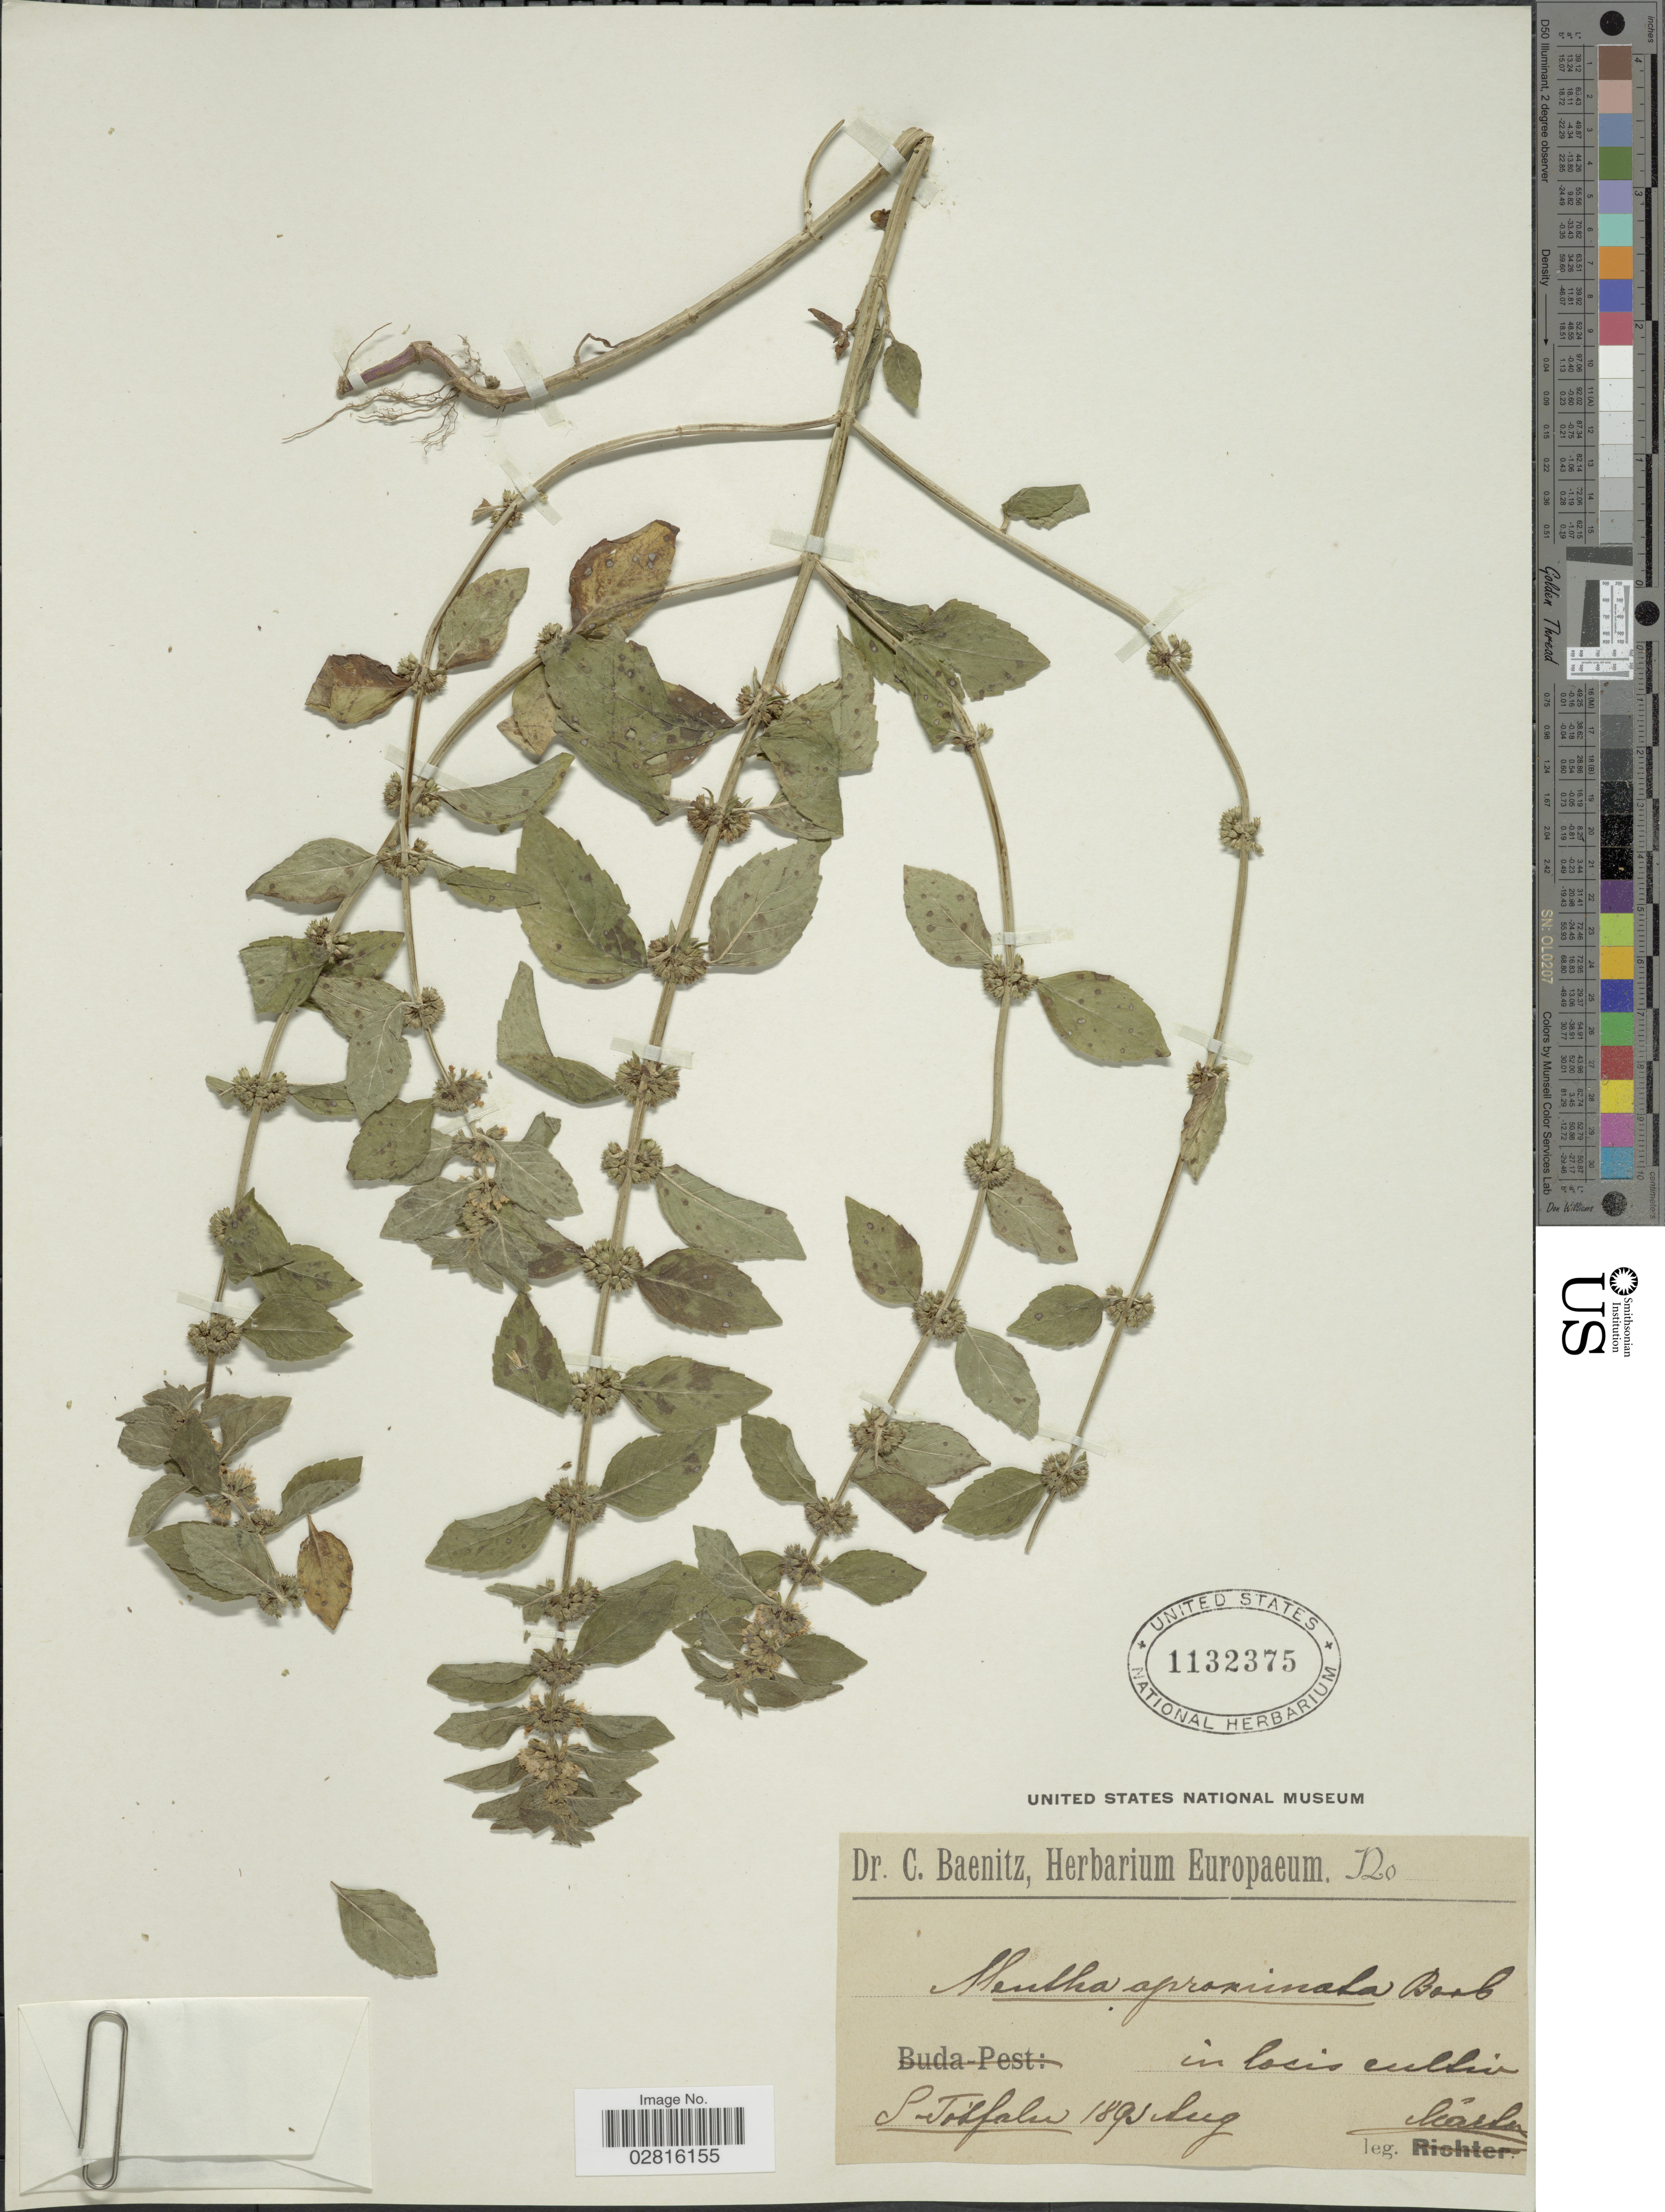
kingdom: Plantae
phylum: Tracheophyta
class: Magnoliopsida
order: Lamiales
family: Lamiaceae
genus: Mentha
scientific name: Mentha approximata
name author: (F. Wirtg.) Strail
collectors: Marden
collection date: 1893-08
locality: In locis cultive S Tosfalu [interpreted]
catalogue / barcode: US 1132375